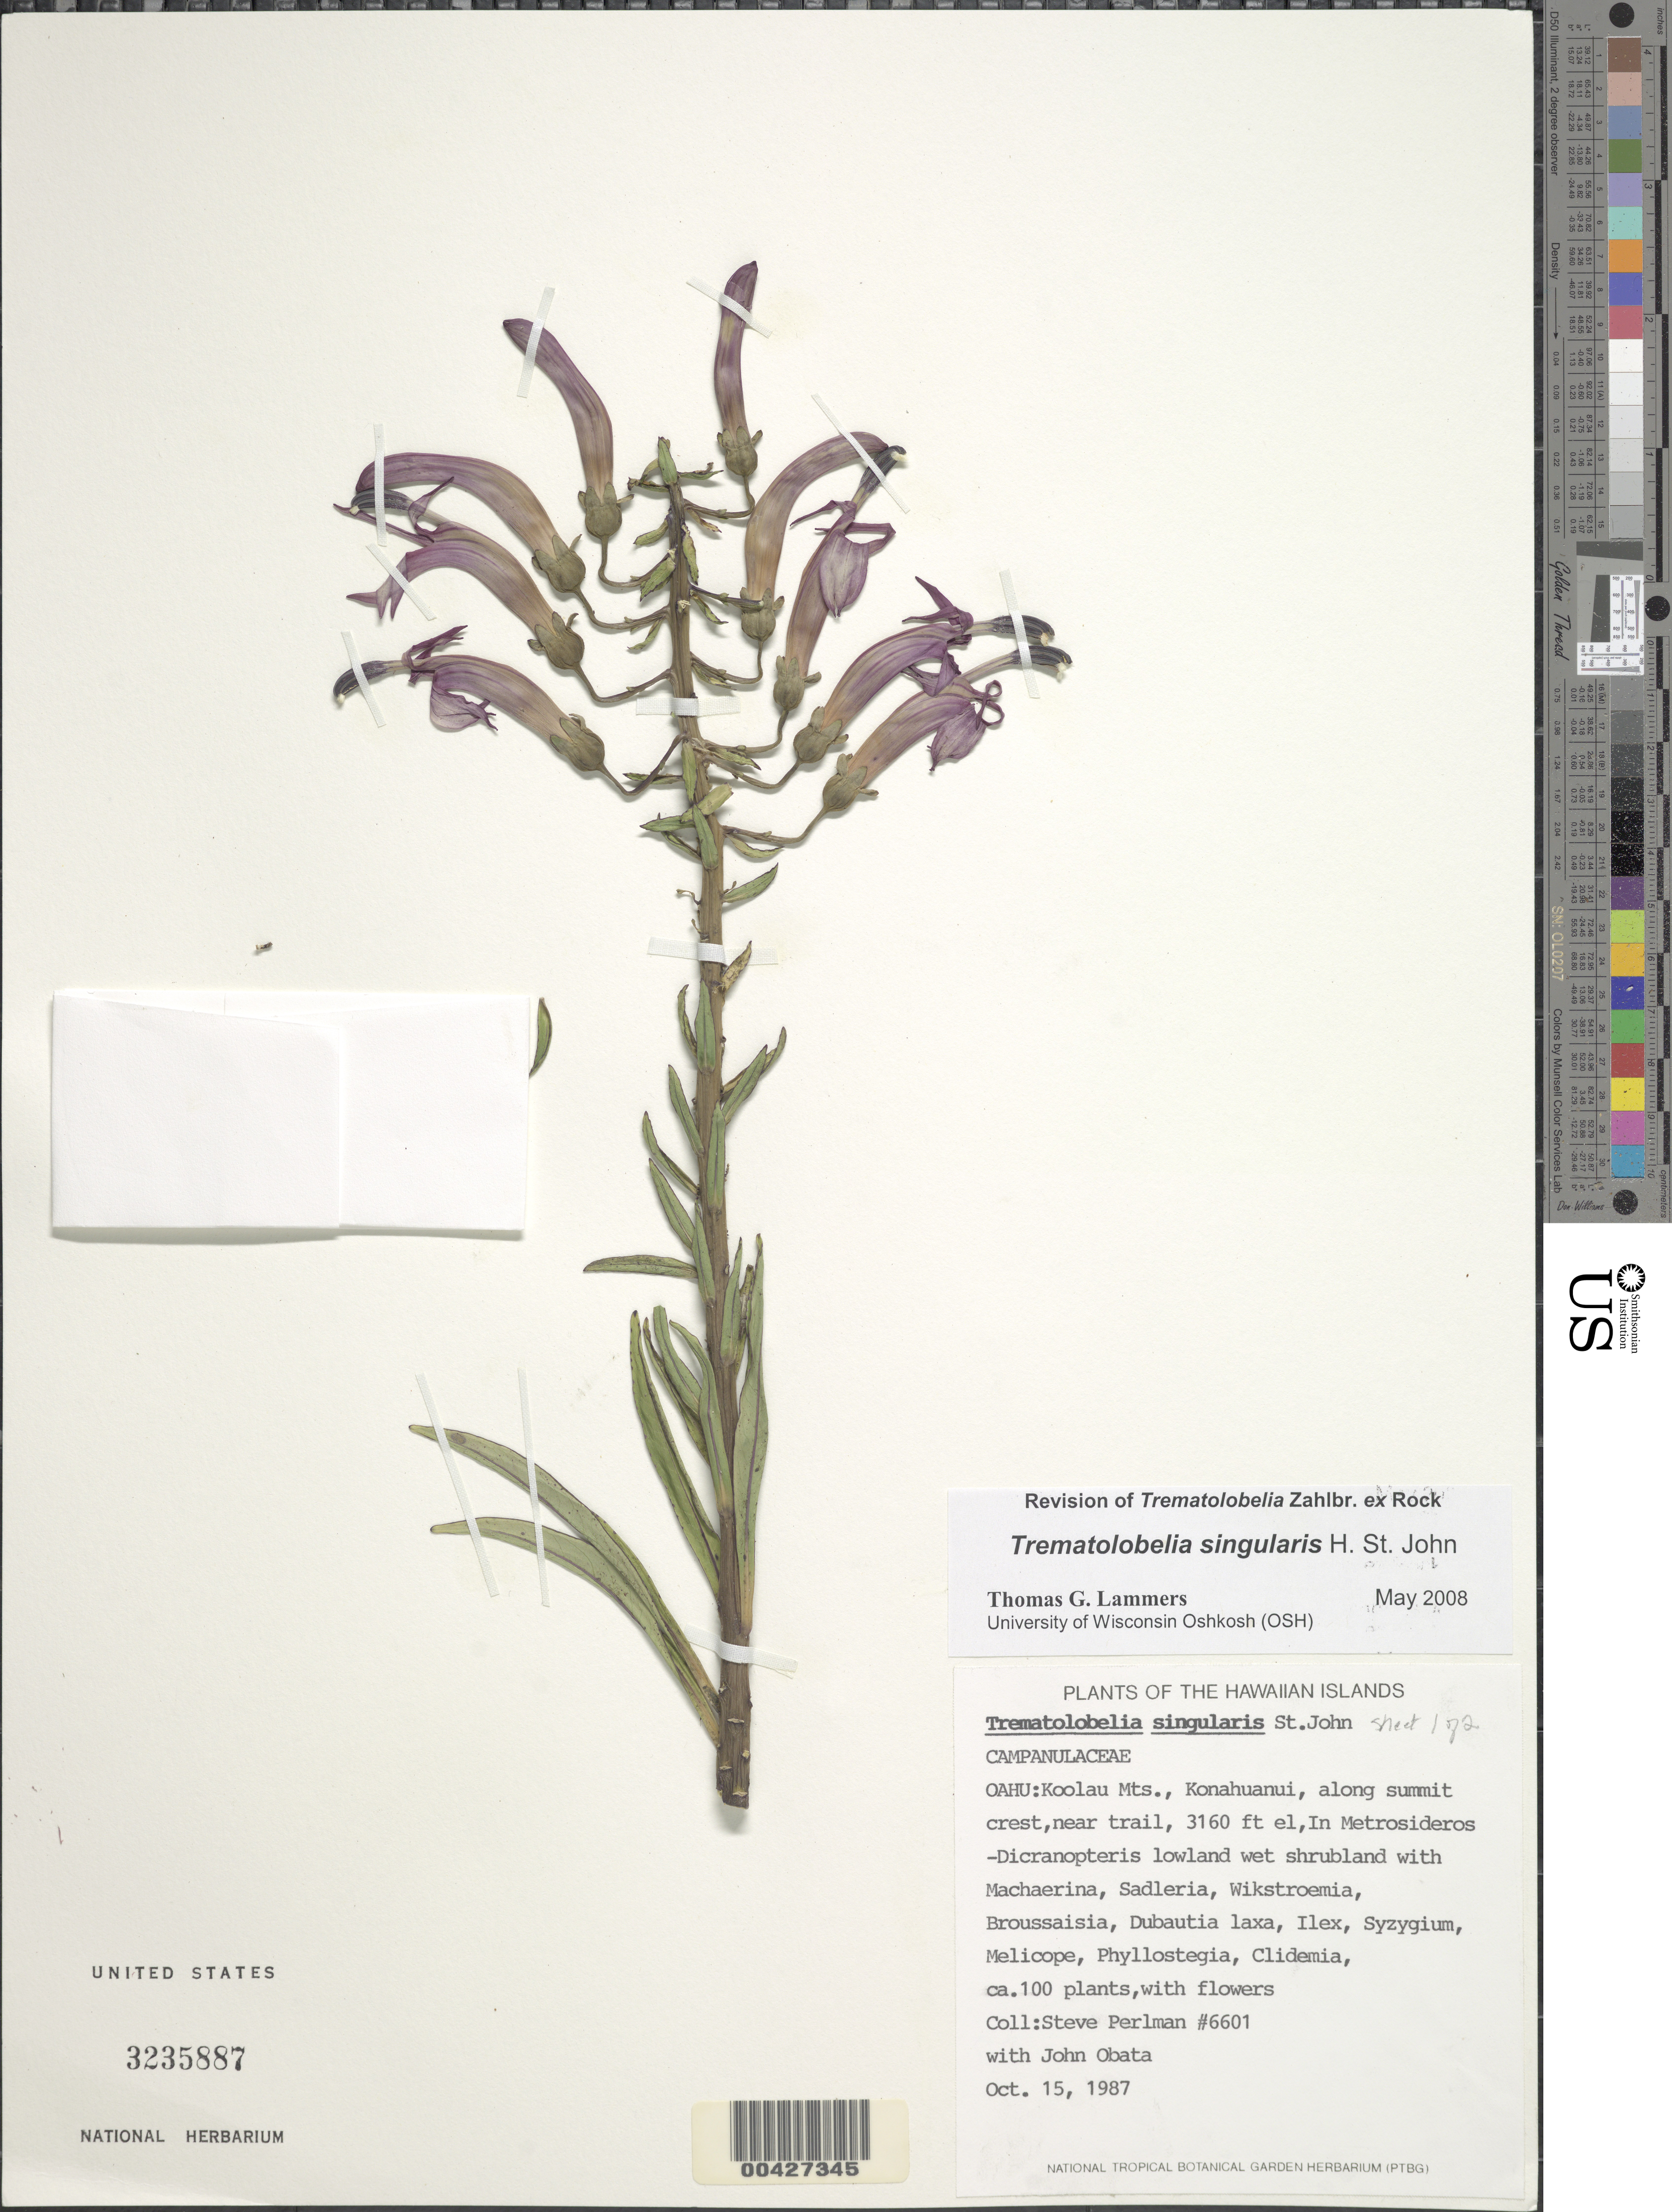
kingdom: Plantae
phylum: Tracheophyta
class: Magnoliopsida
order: Asterales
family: Campanulaceae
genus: Trematolobelia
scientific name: Trematolobelia singularis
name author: H. St. John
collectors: S. P. Perlman & J. Obata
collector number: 6601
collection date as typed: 15 Oct 1987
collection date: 1987-10-15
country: United States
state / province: Hawaii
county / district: Honolulu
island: Oahu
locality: Koolau Mountains., Konahuanui, along summit crest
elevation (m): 963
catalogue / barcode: US 3235887